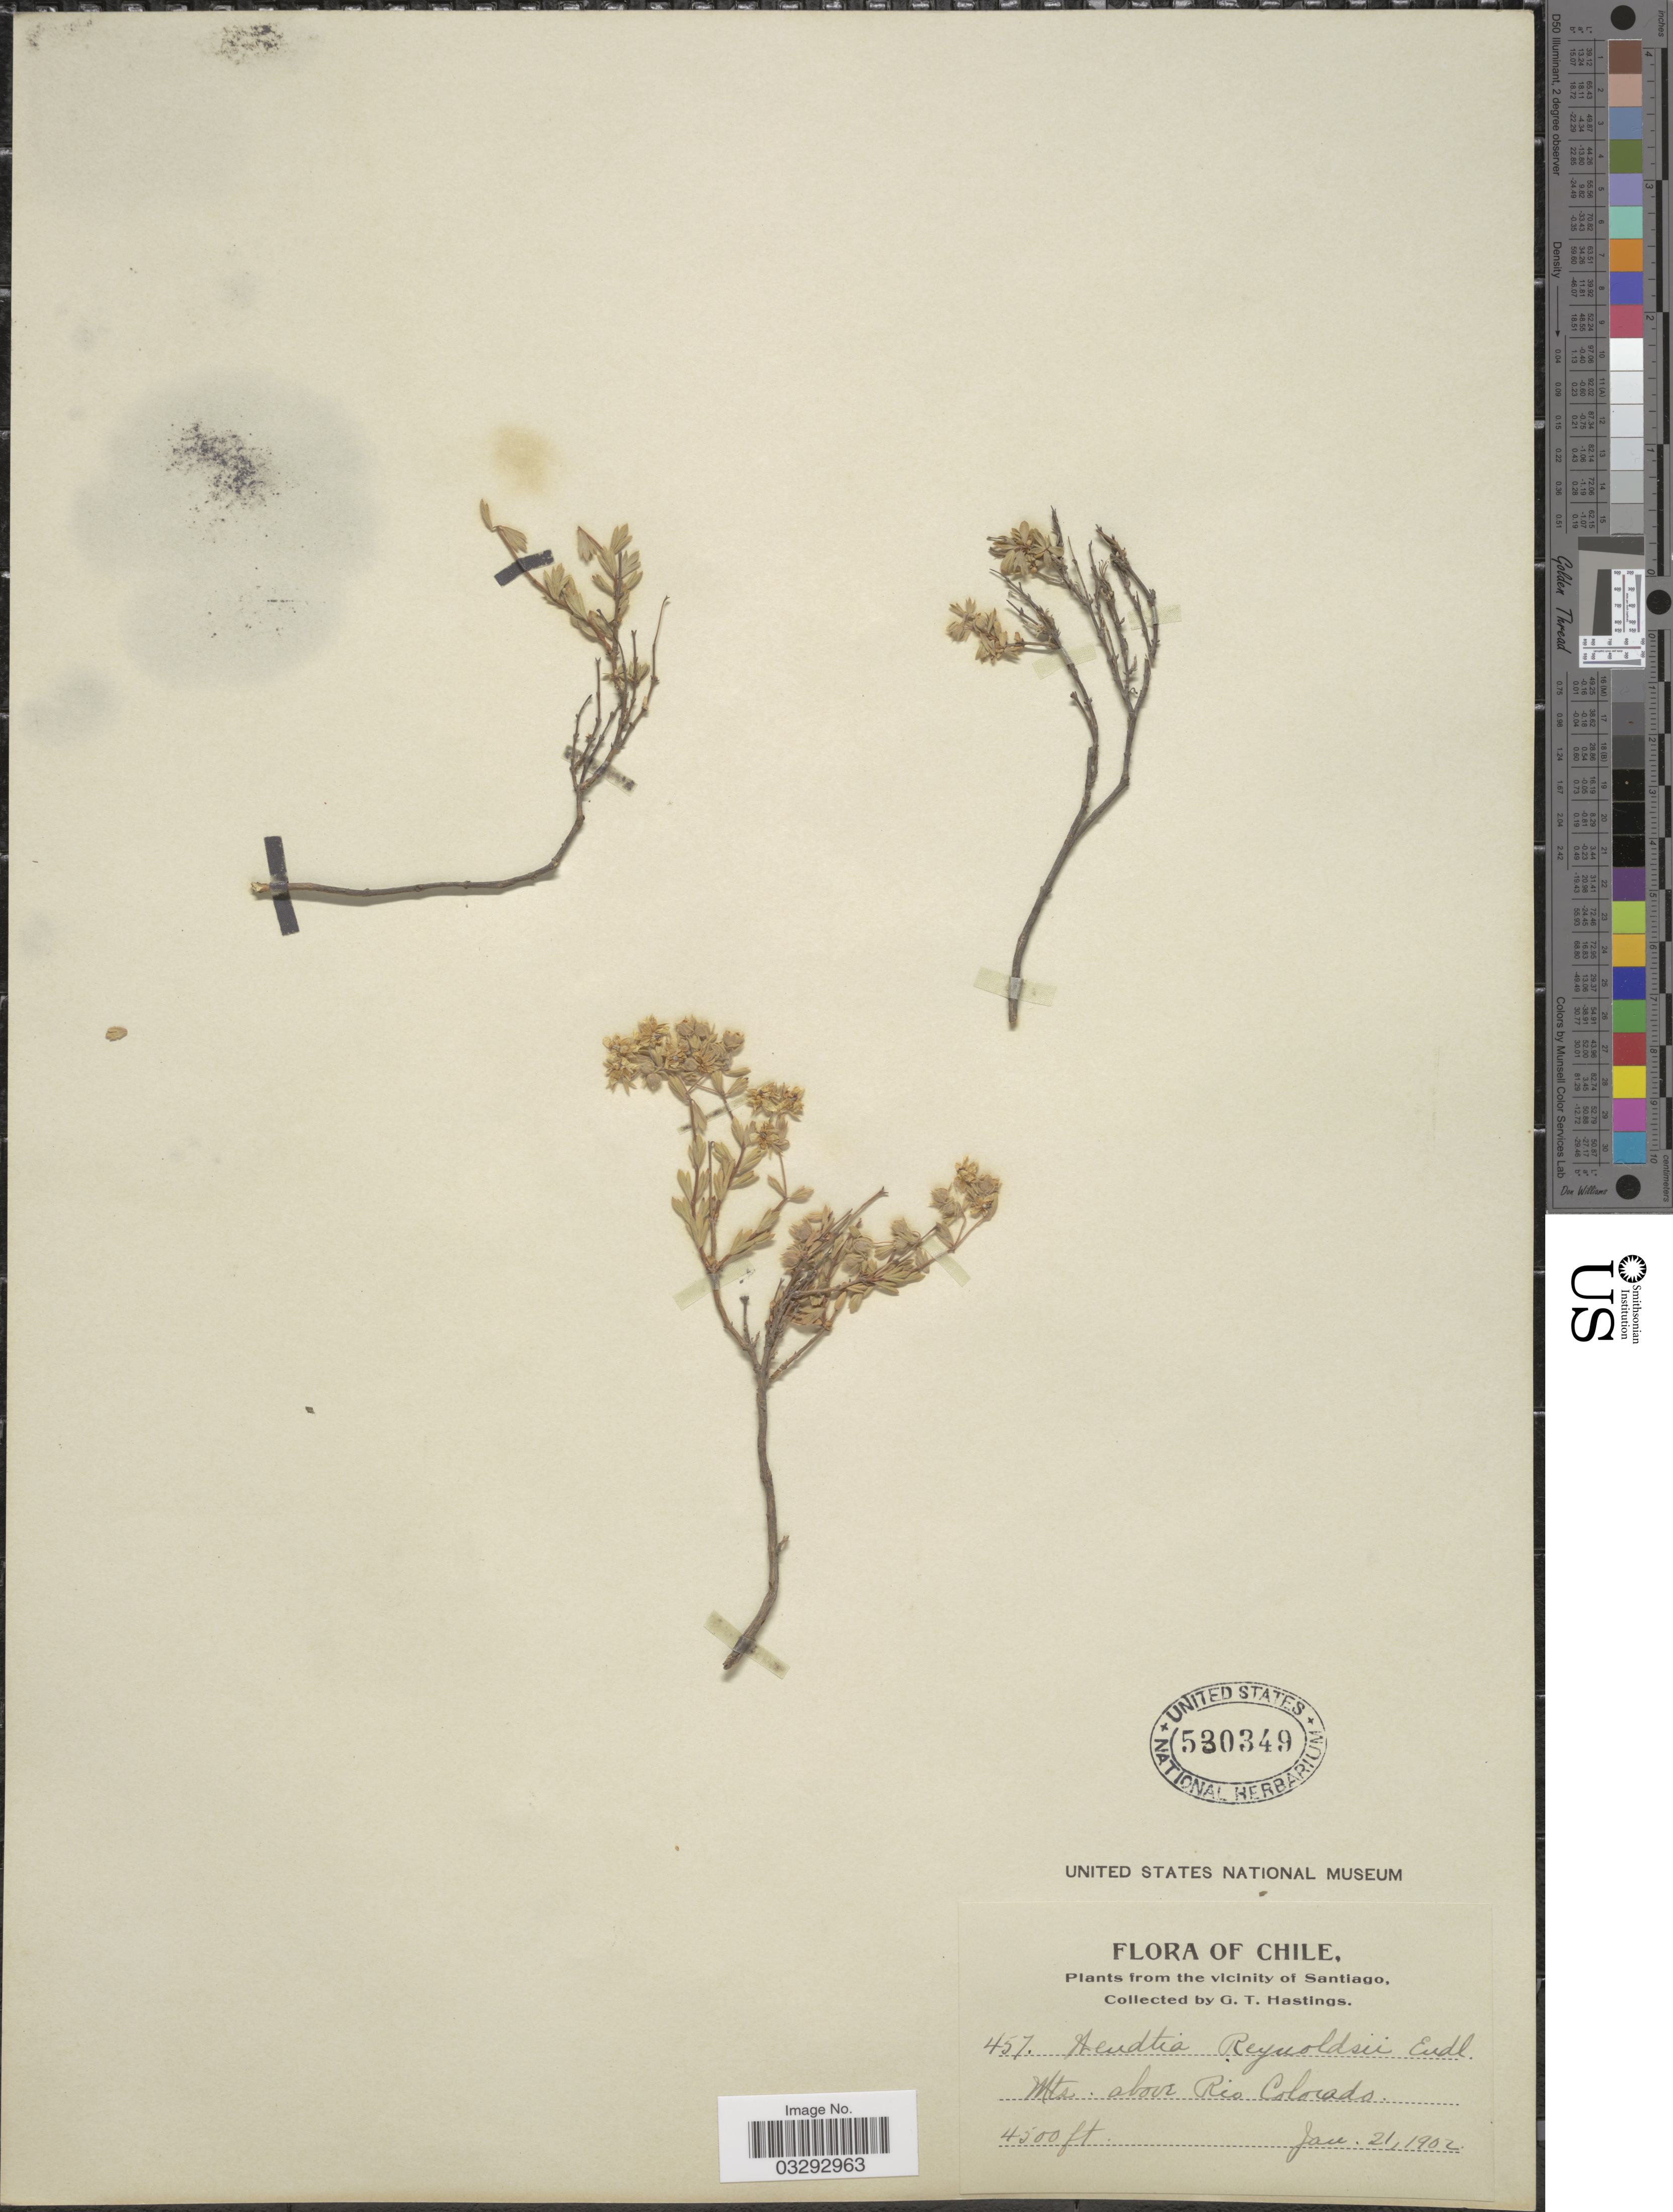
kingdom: Plantae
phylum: Tracheophyta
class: Magnoliopsida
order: Geraniales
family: Vivianiaceae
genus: Wendtia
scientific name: Wendtia gracilis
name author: Meyen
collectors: G. Hastings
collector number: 457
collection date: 1902-01-21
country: Chile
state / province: Región Metropolitana (RM)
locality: Vicinity of Santiago, Mts. above Rio Colorado.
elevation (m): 1372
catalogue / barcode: US 530349